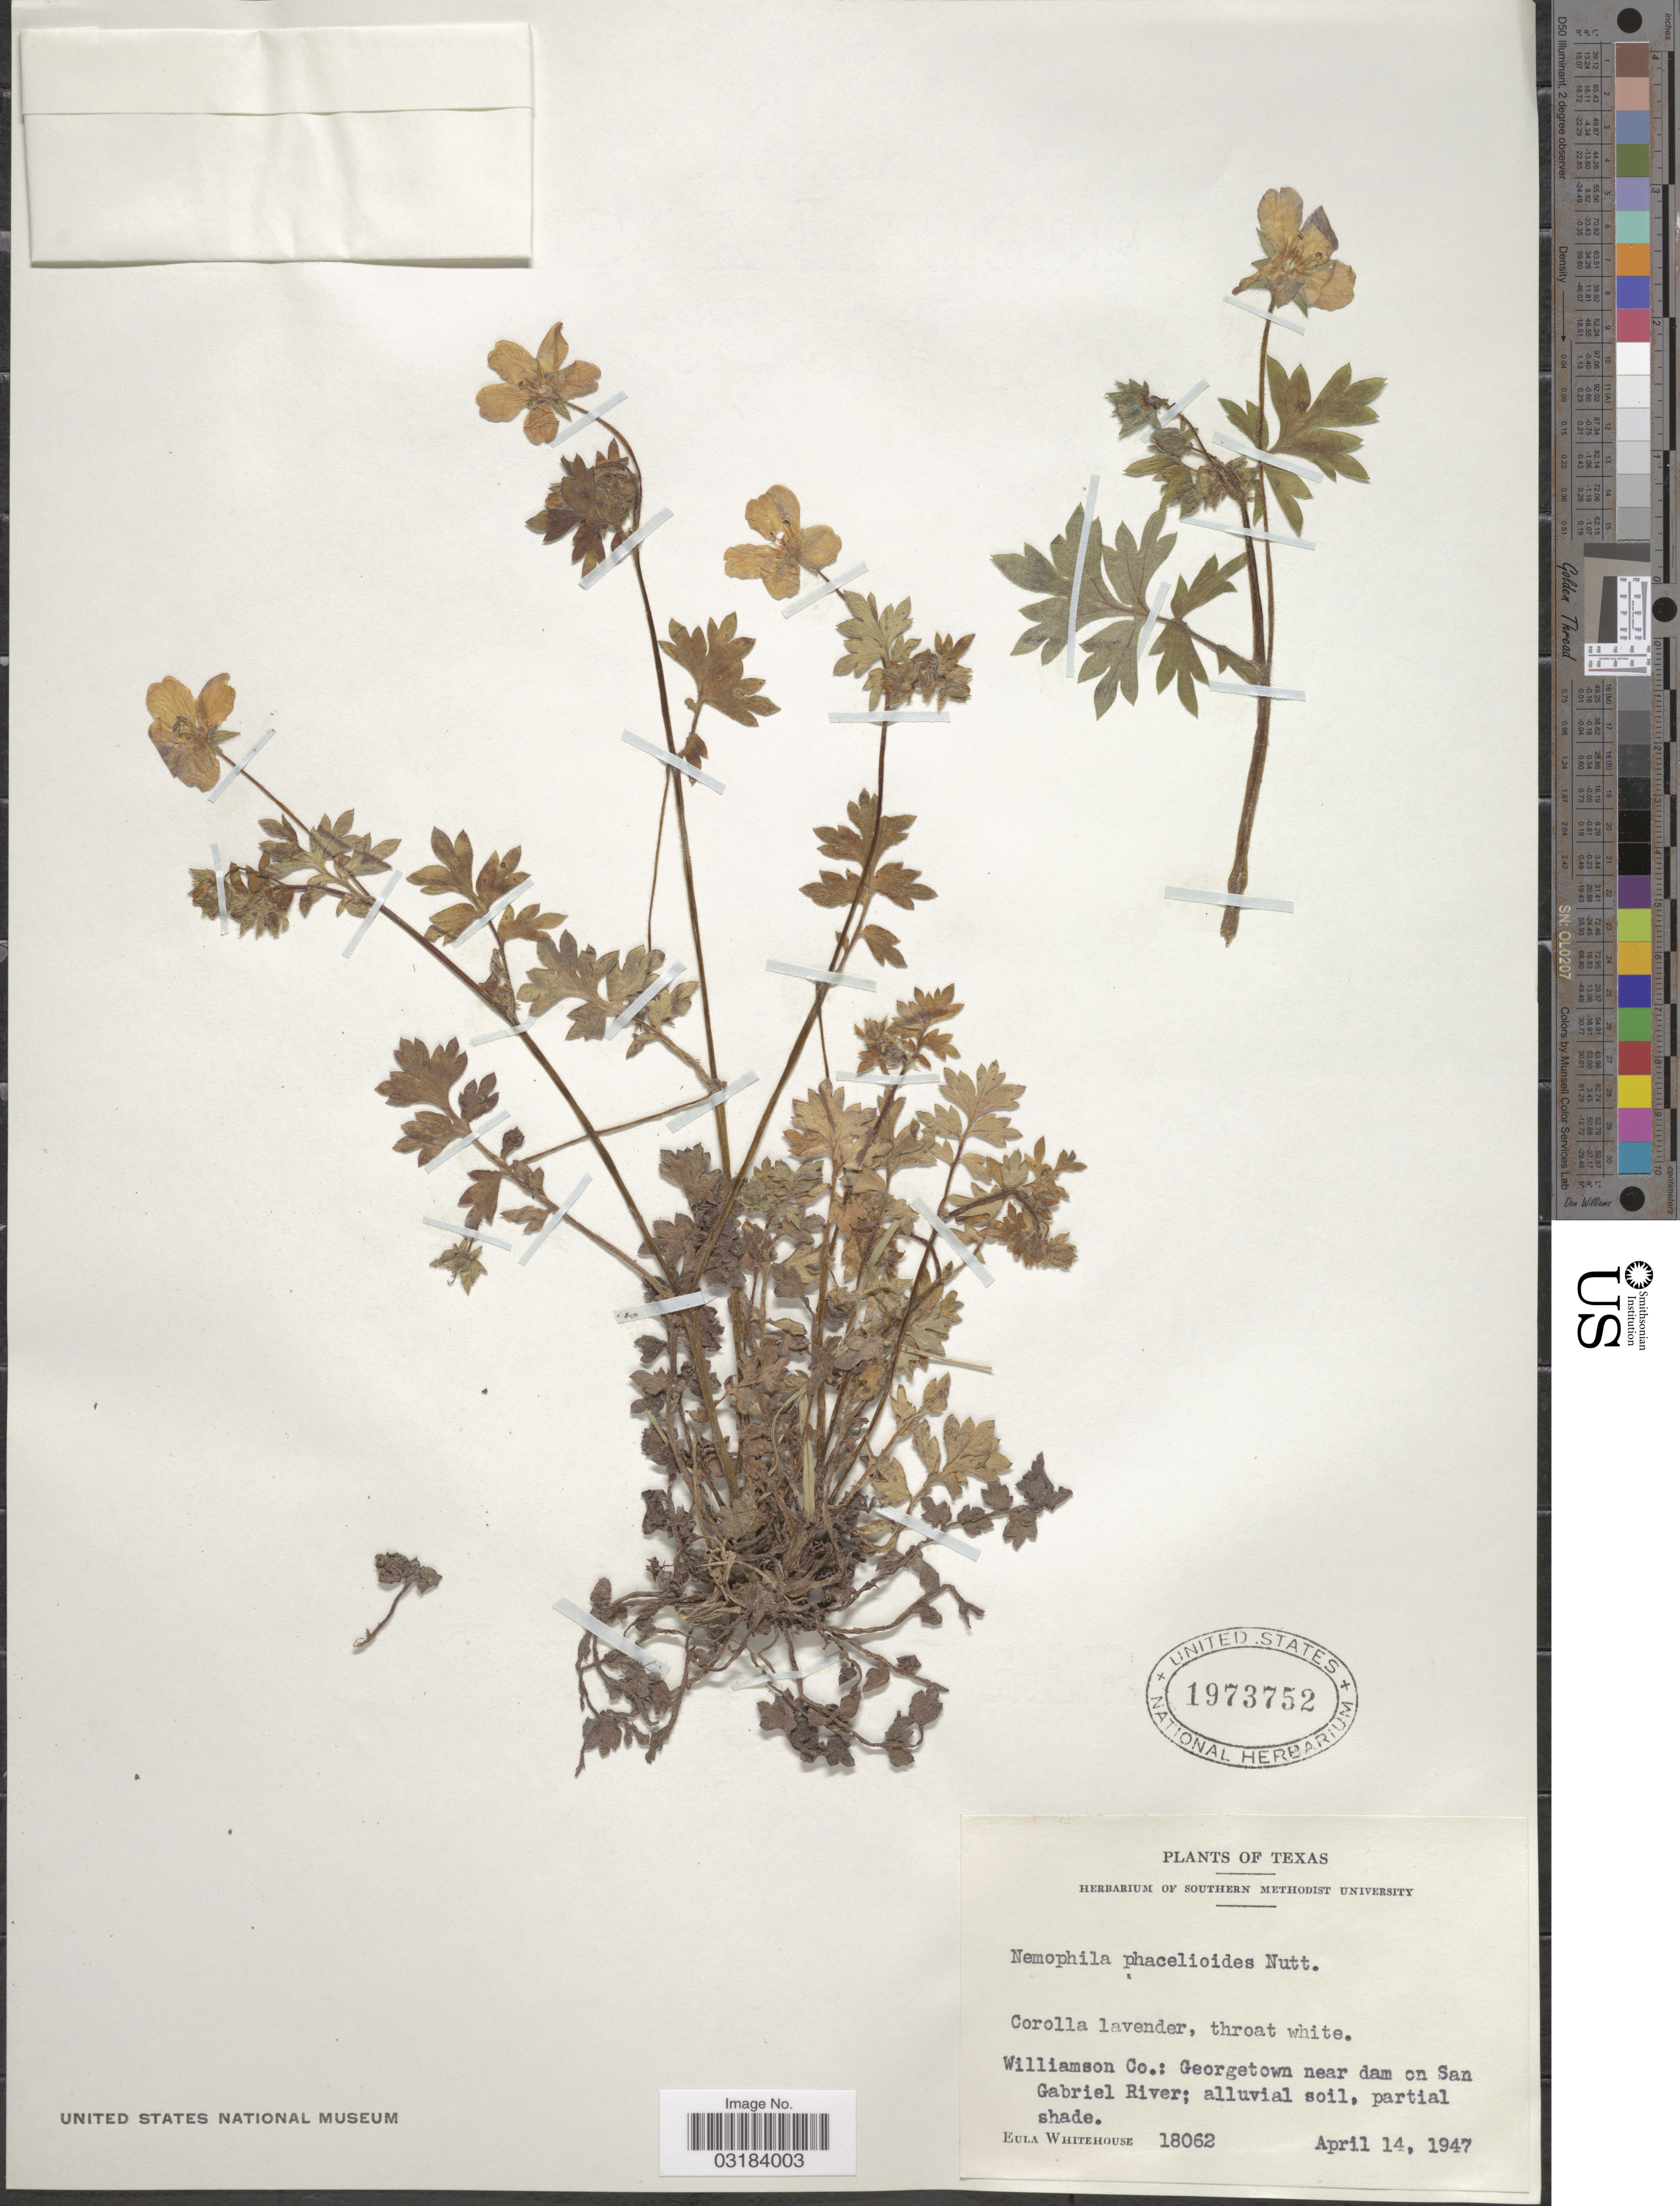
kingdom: Plantae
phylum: Tracheophyta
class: Magnoliopsida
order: Boraginales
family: Hydrophyllaceae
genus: Nemophila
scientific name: Nemophila phacelioides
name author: W.P.C. Barton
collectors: E. Whitehouse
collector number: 18062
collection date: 1947-04-14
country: United States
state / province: Texas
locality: Williamson Co.: Georgetown near dam on San Gabriel River.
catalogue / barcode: US 1973752